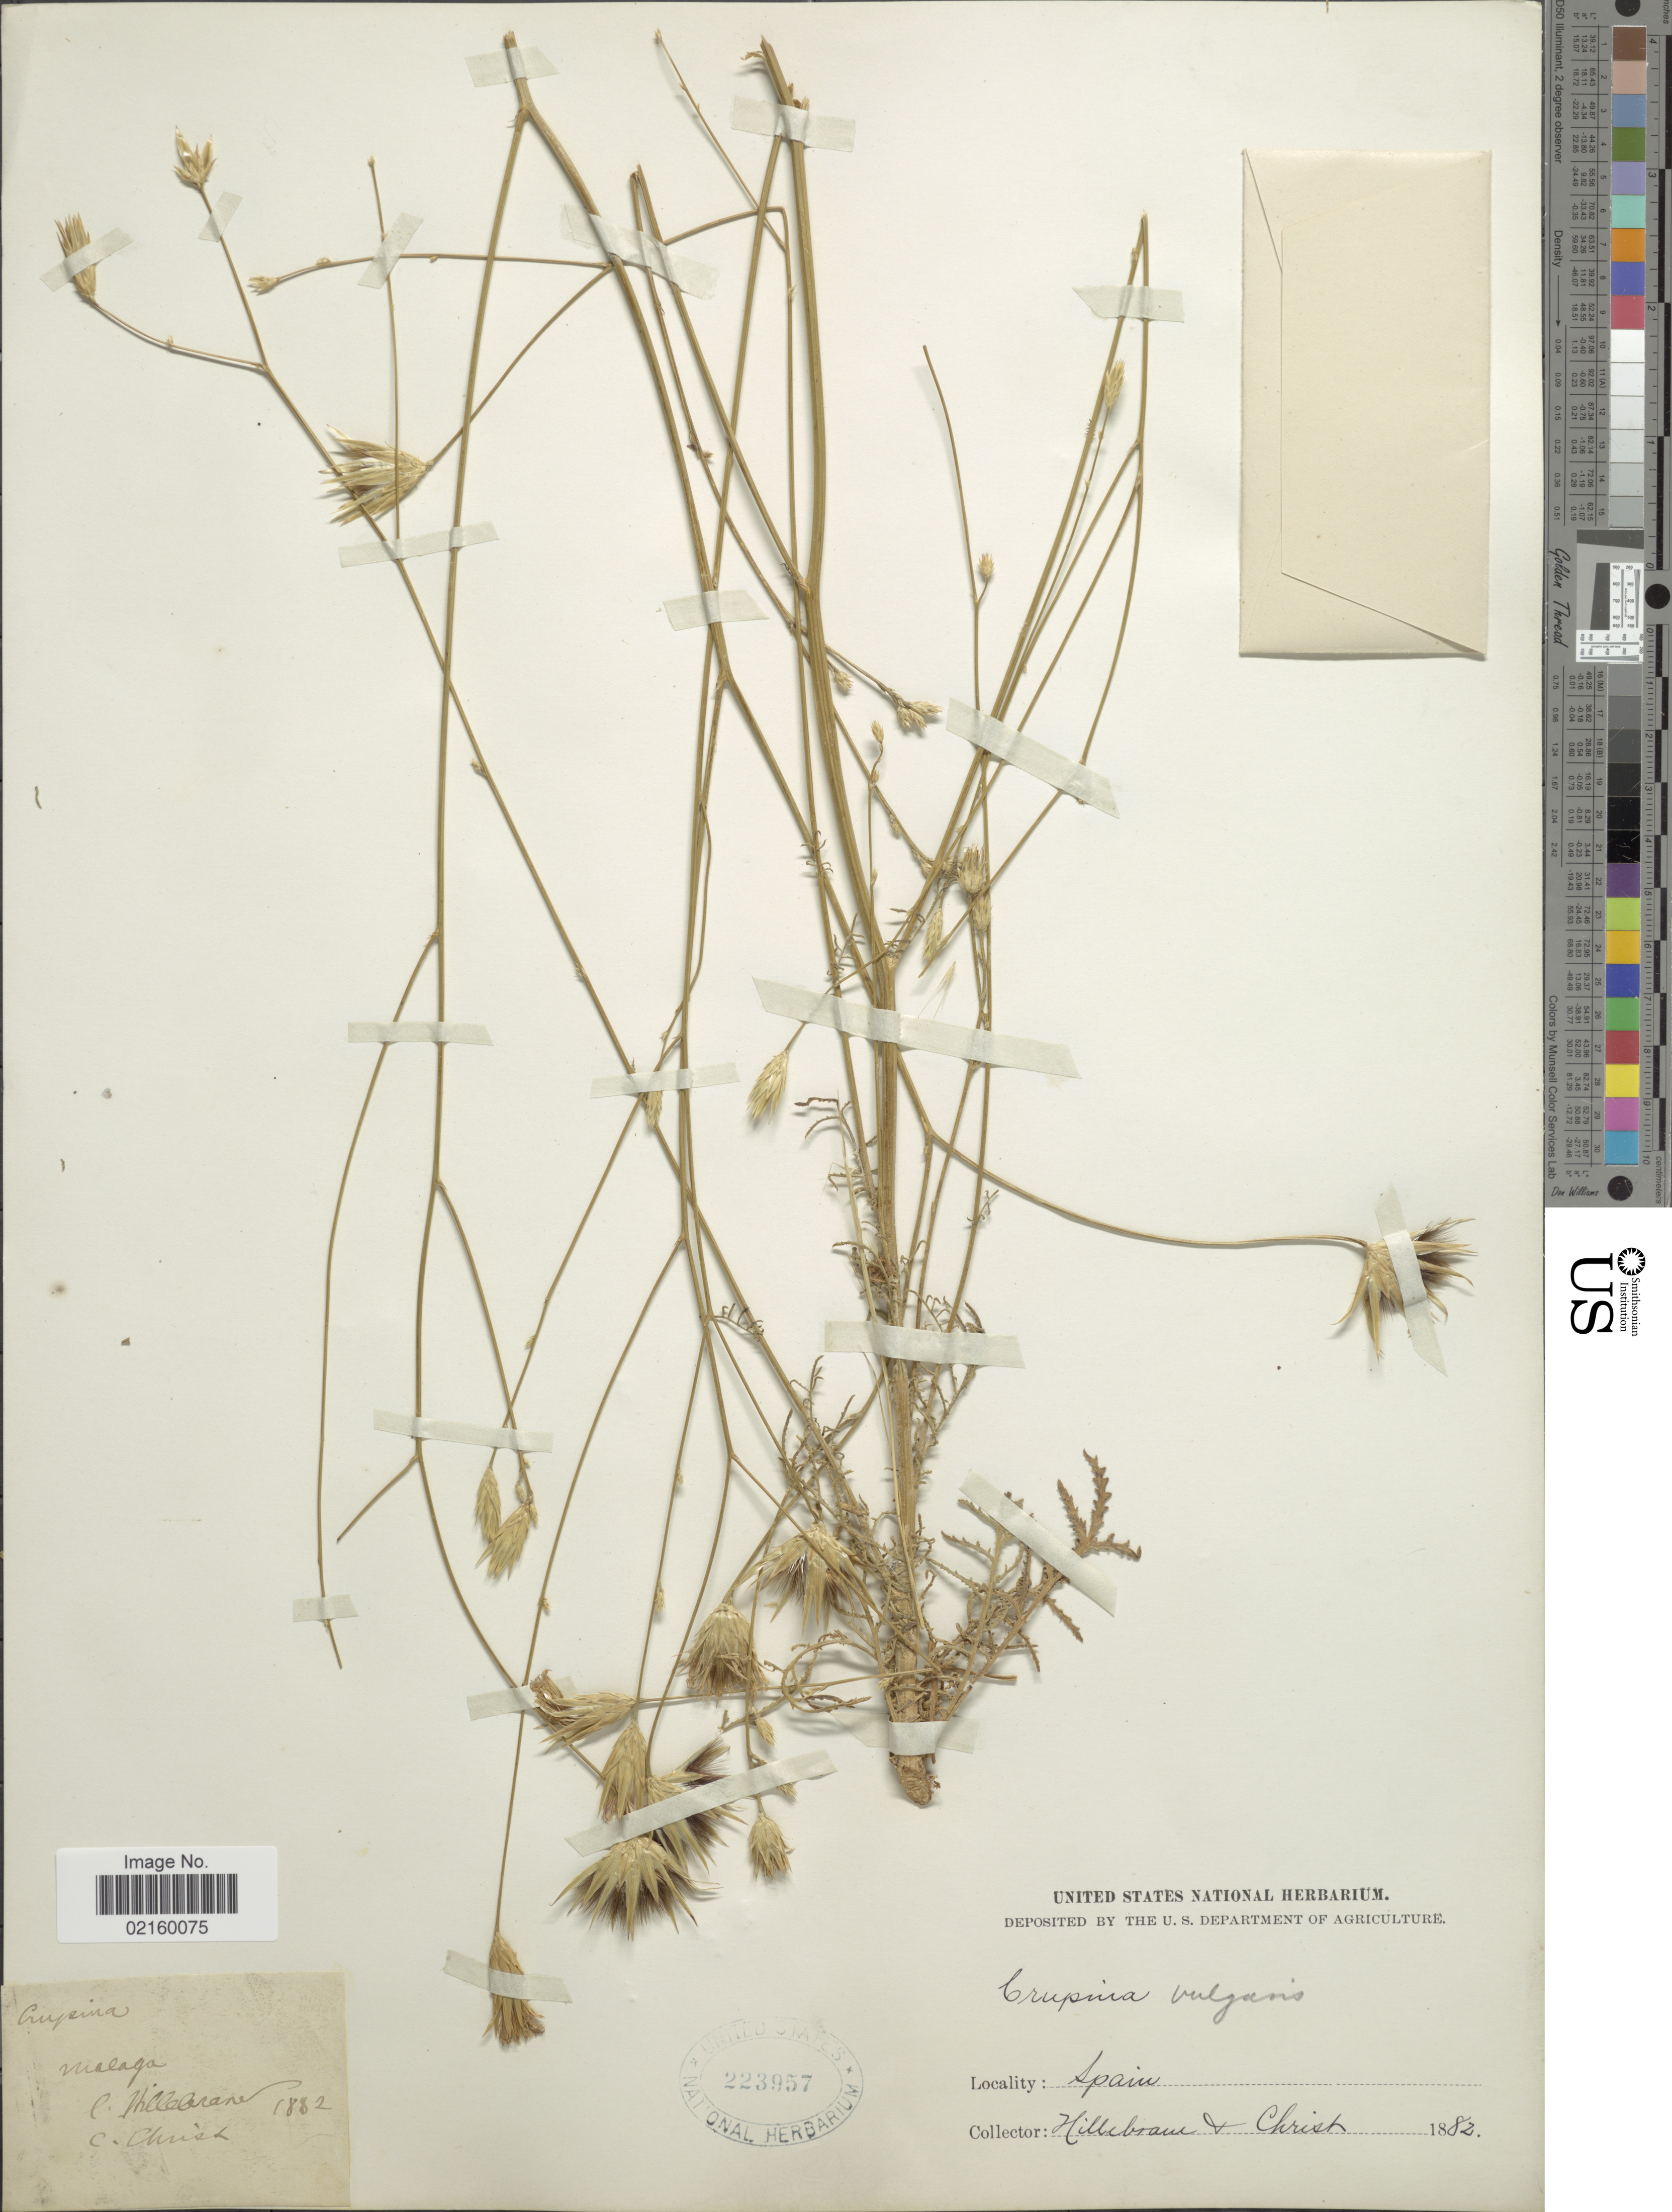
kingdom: Plantae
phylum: Tracheophyta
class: Magnoliopsida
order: Asterales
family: Asteraceae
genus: Crupina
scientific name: Crupina vulgaris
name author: Pers. ex Cass.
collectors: C. Hillebrand & Christ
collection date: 1882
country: Spain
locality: Malaga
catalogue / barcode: US 223957